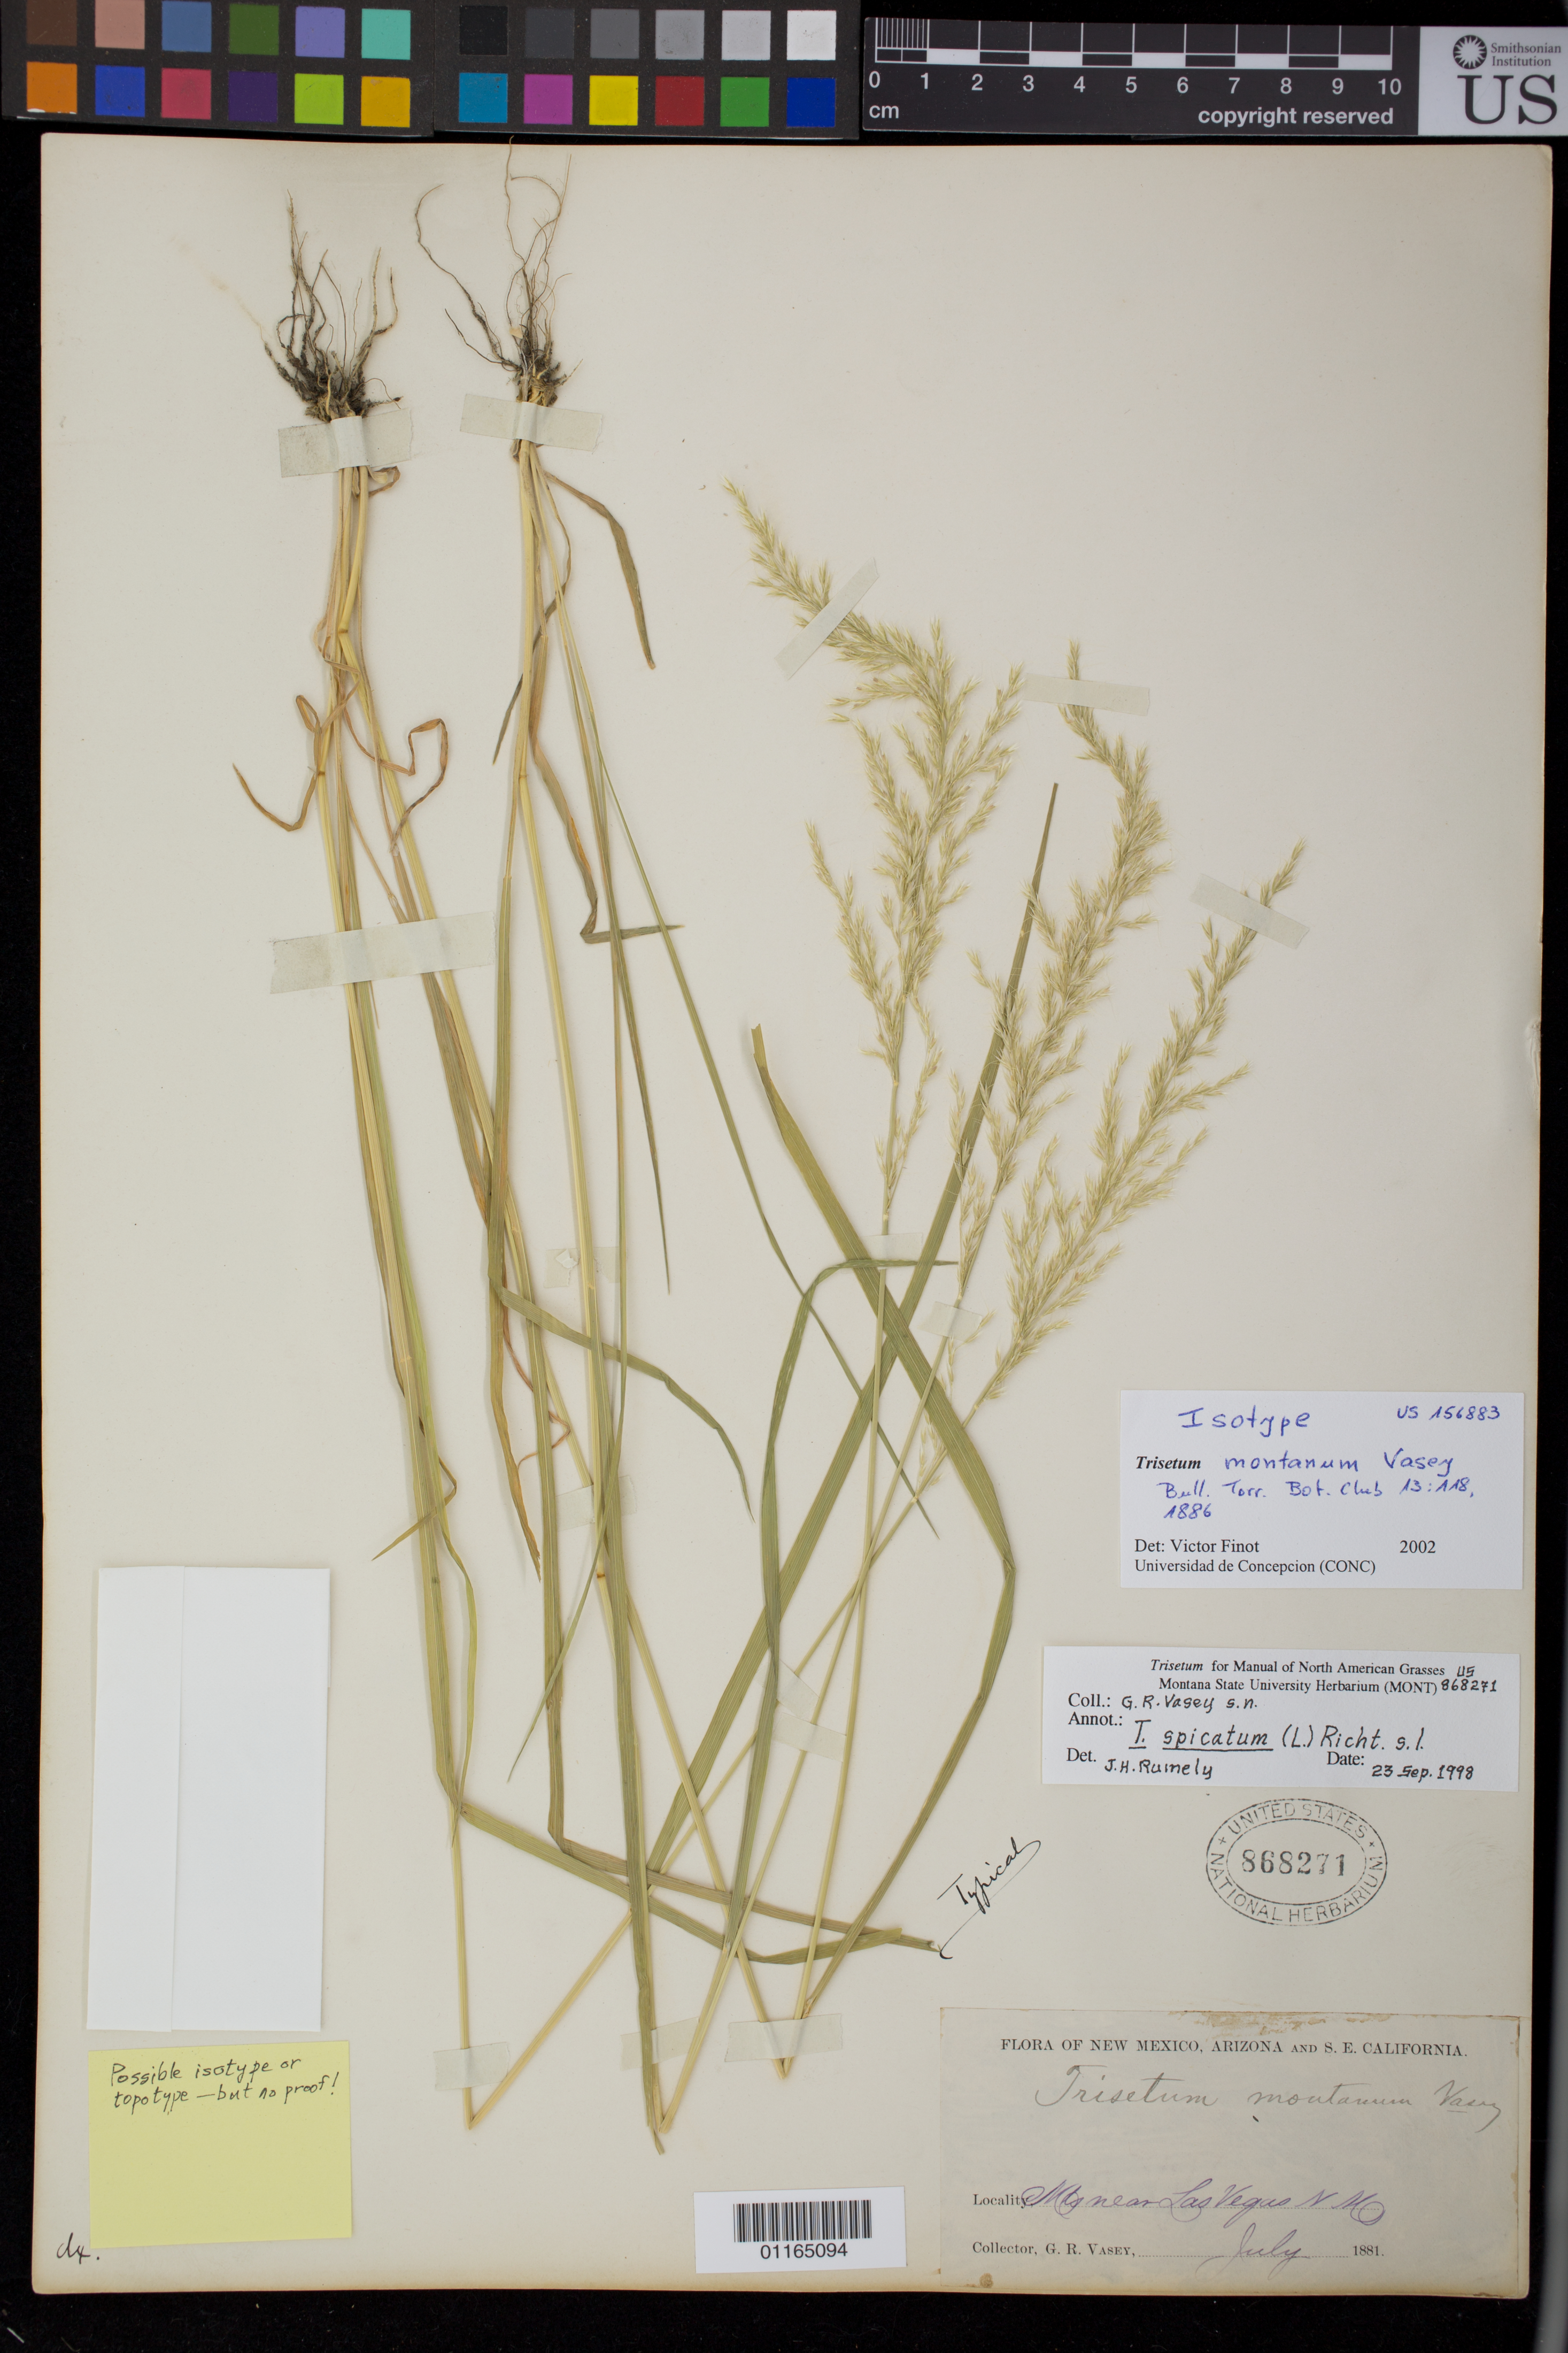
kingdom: Plantae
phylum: Tracheophyta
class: Liliopsida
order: Poales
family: Poaceae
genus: Trisetum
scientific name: Trisetum montanum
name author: Vasey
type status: Original Material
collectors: G. R. Vasey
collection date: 1881-07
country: United States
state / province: New Mexico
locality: Mts. near Las Vegas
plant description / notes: This sheet annotated as isotype by V. Finot (2002). Also annotated (unsigned, undated, on post-it note), "Possible isotype or topotype--but no proof!" Annotated as isotype by V. Finot (2002). Also annotated (unsigned, undated, on post-it note), "Possible isotype or topotype--but no proof!" However no type definitely indicated in protologue; several sheets of original material that have variously been considered as types are in the type herbarium and several more sheets of original material remain filed in the main herbarium. Protologue, "This must include what I published in Wheeler's Report, Vol. VI., as T. alpestre, Beaur." [sic., orig. "Beauv."]... Vasey cited in Wheeler's report (1878, 6: 294), "Twin Lakes, Colorado, 1873 (1174)."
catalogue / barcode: US 868271